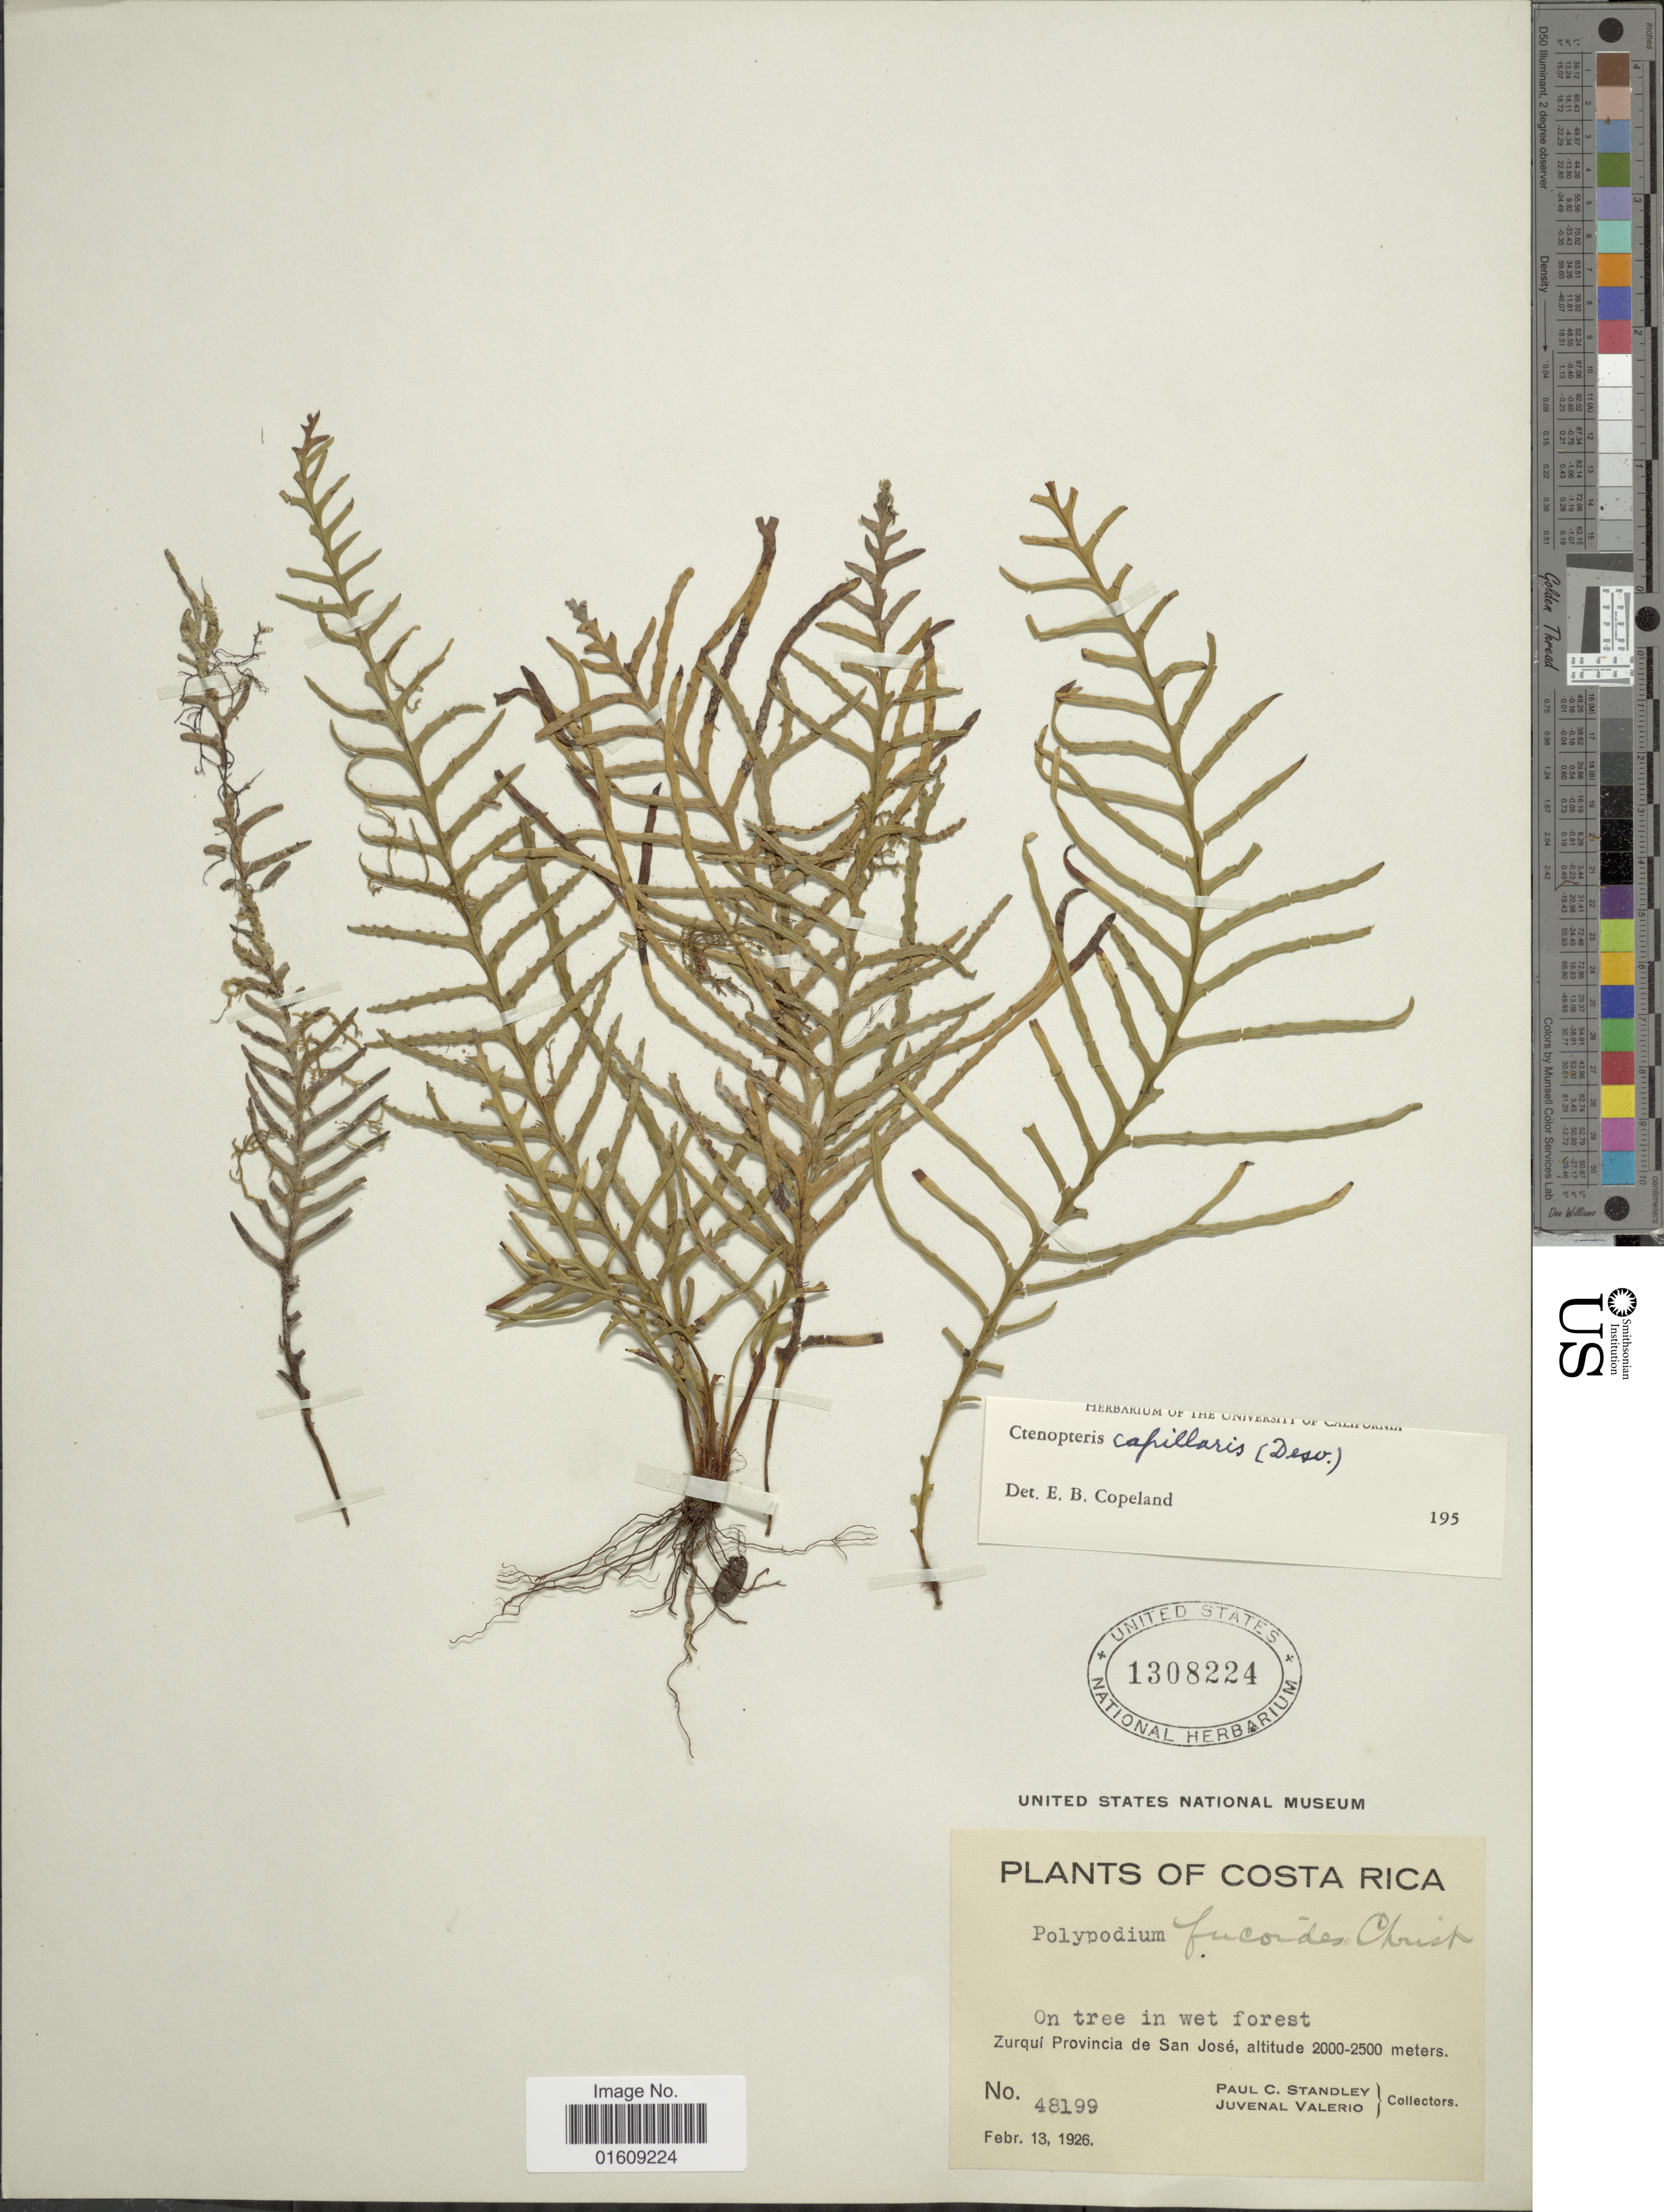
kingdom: Plantae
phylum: Tracheophyta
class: Polypodiopsida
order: Polypodiales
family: Polypodiaceae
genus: Ceradenia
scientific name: Ceradenia fucoides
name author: (Christ) L.E. Bishop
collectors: P. C. Standley & J. Valerio R.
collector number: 48199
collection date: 1926-02-13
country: Costa Rica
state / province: San José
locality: Costa Rica, Zurqui Provincia de San José.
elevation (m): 2000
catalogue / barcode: US 1308224